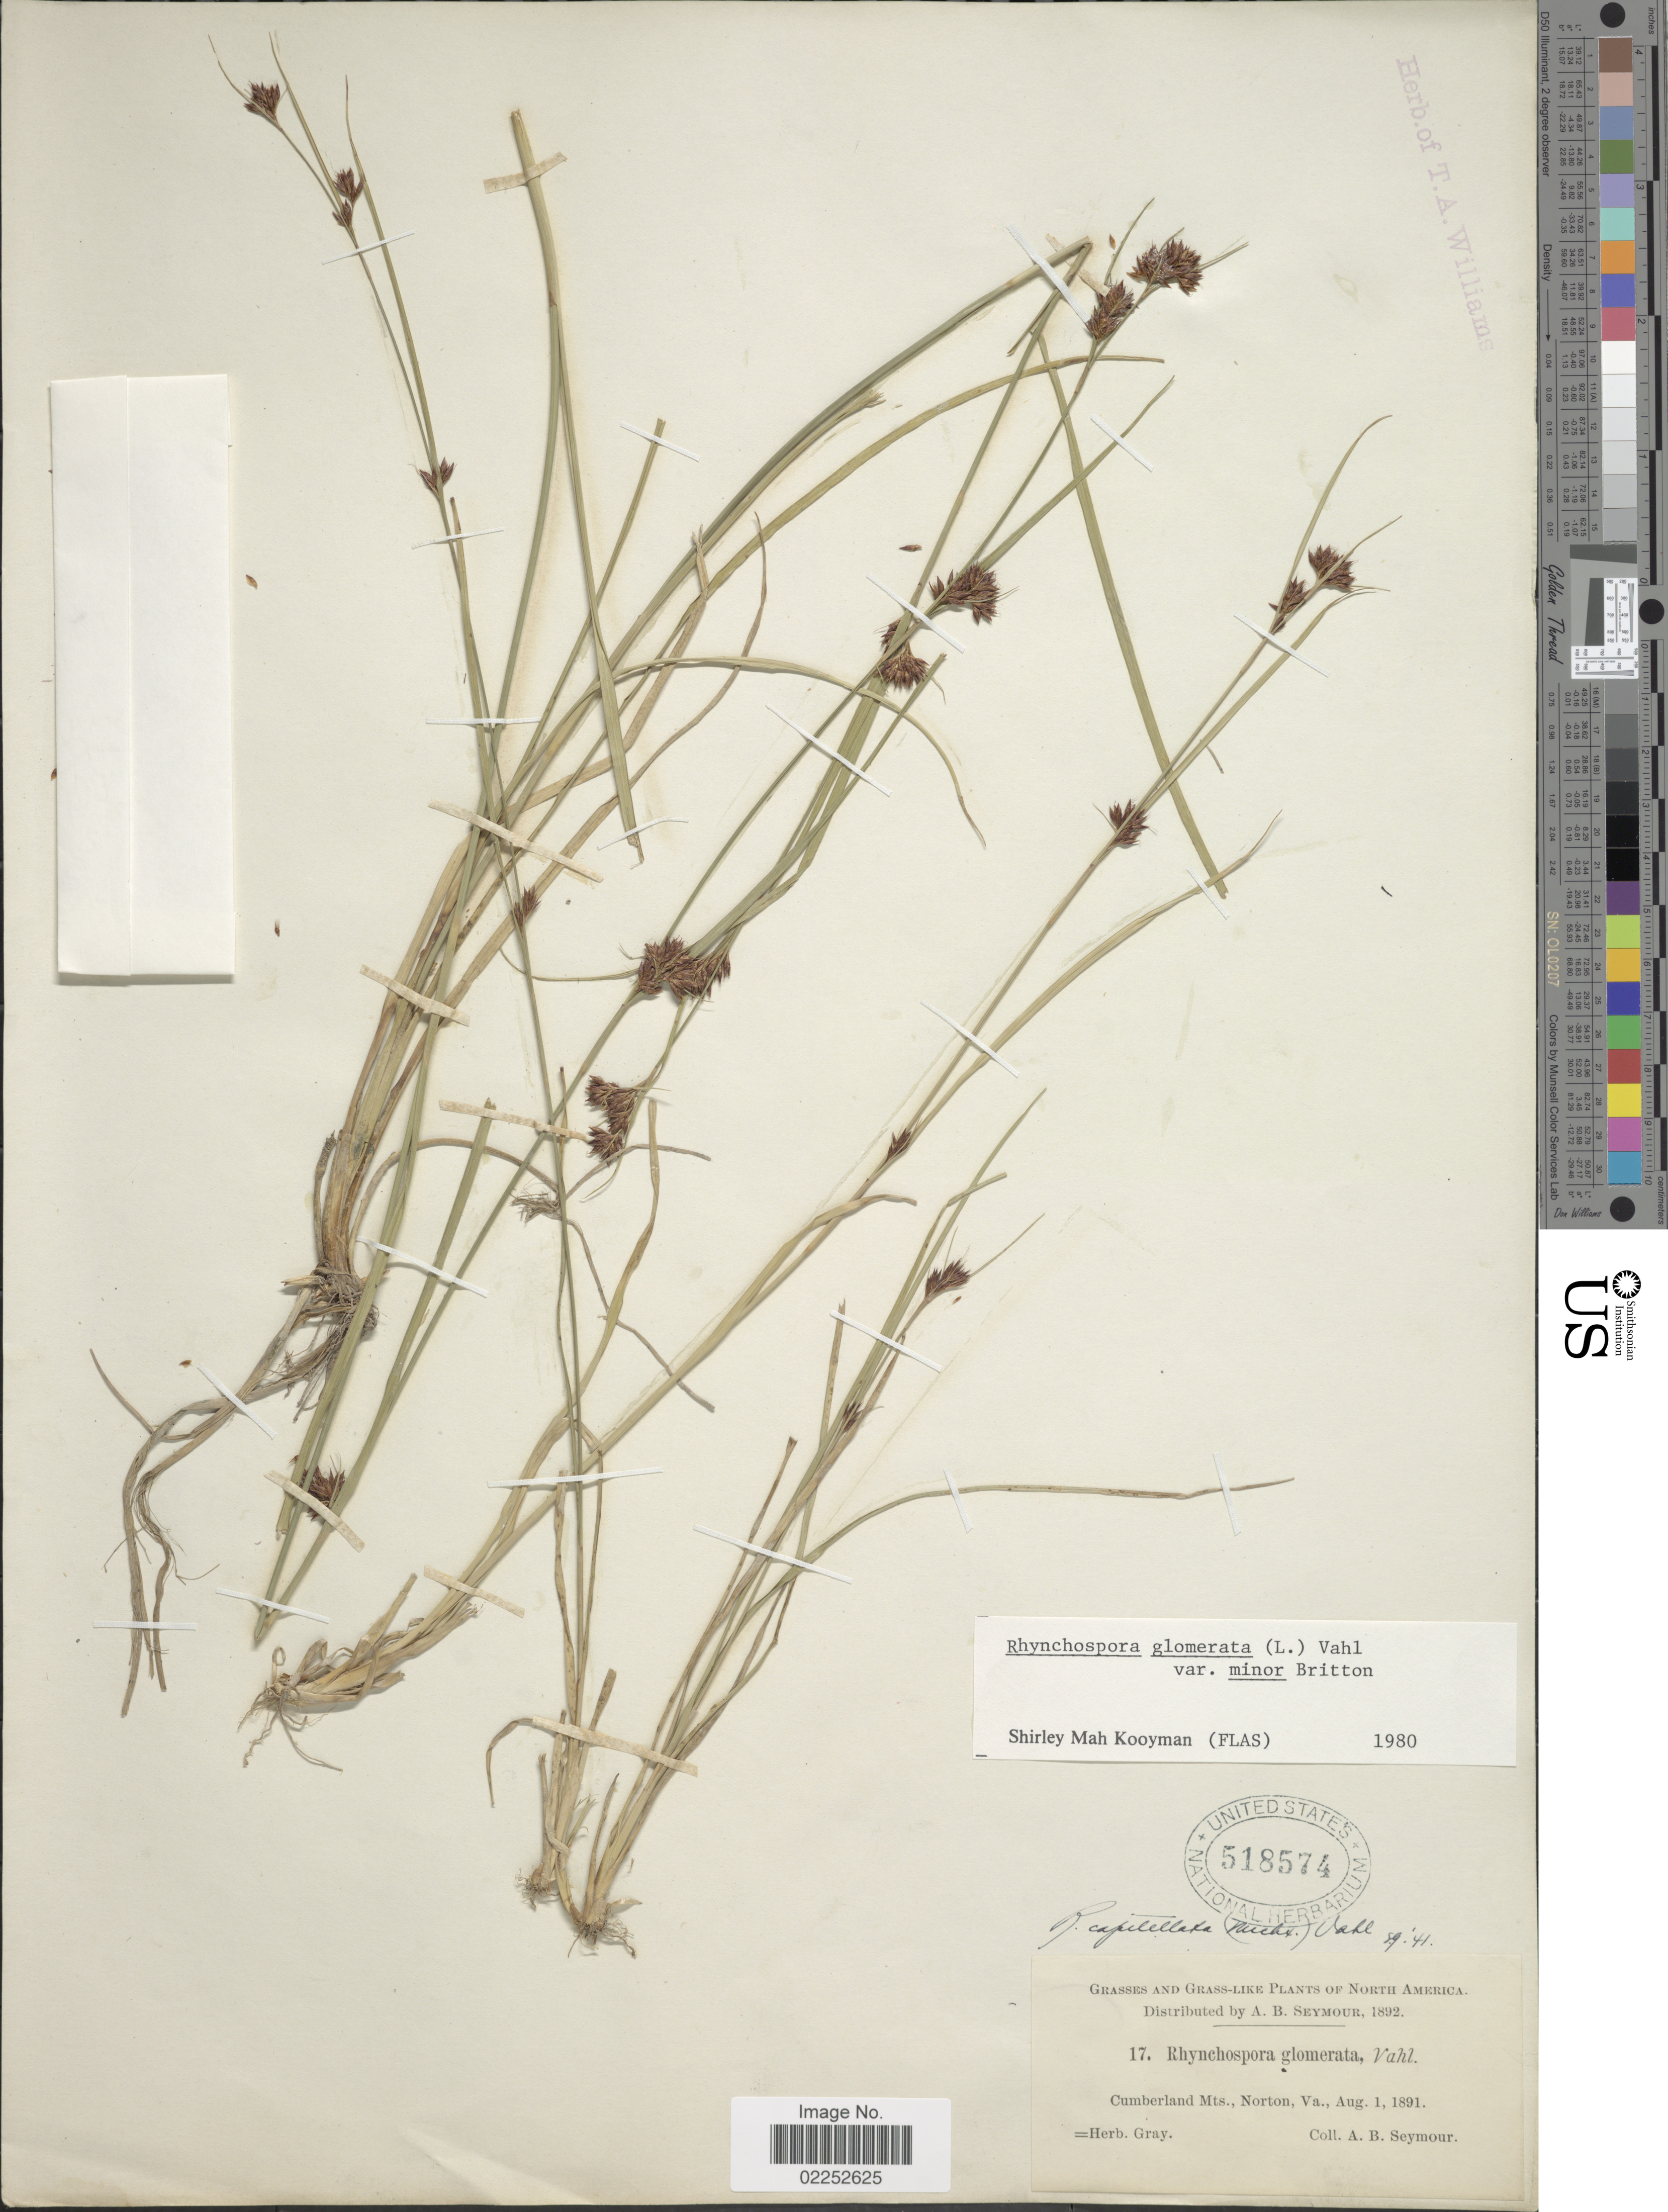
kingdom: Plantae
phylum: Tracheophyta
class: Liliopsida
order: Poales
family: Cyperaceae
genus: Rhynchospora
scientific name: Rhynchospora capitellata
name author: (Michx.) Vahl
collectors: A. Seymore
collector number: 17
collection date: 1891-08-01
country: United States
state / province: Virginia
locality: Grasses and Grasses and Grass-Like, Cumberland Mts., Norton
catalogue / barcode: US 518574